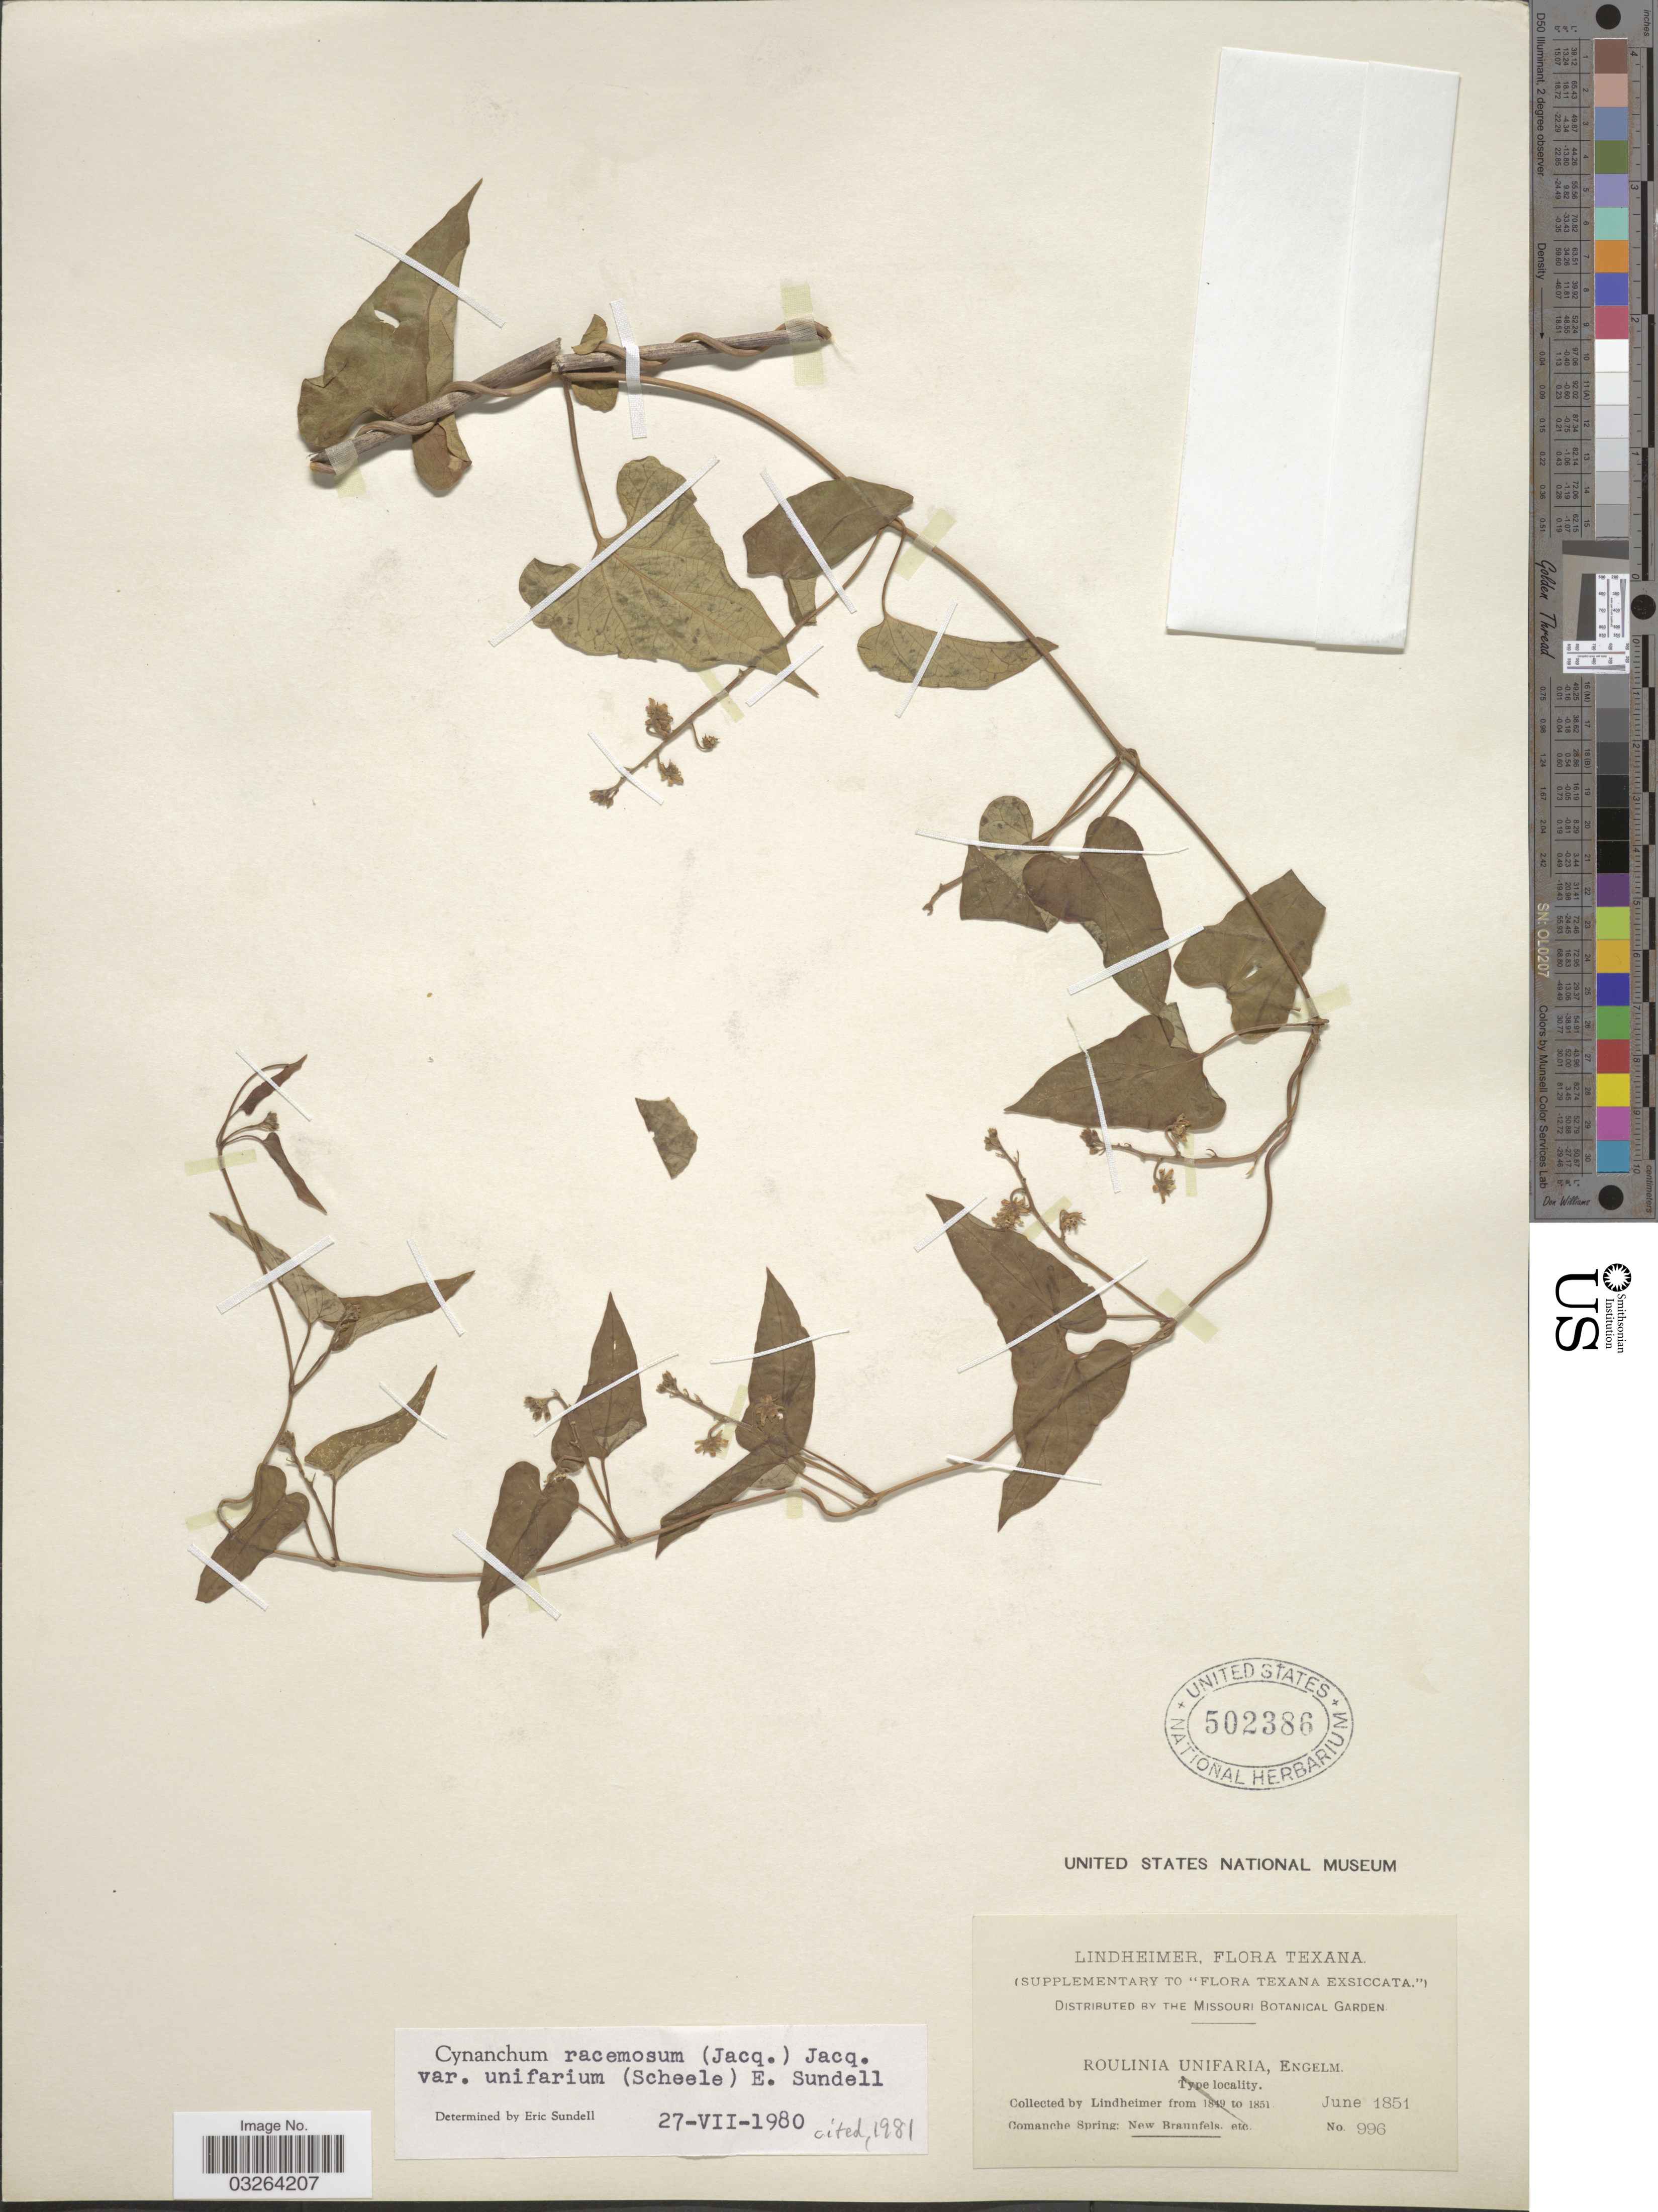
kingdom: Plantae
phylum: Tracheophyta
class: Magnoliopsida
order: Gentianales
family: Apocynaceae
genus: Cynanchum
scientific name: Cynanchum racemosum var. unifarium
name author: (Scheele) Sundell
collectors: -. Lindheimer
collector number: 996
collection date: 1851-06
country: United States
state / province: Texas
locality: Comanche Spring: New Brannfels. etc.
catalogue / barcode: US 502386